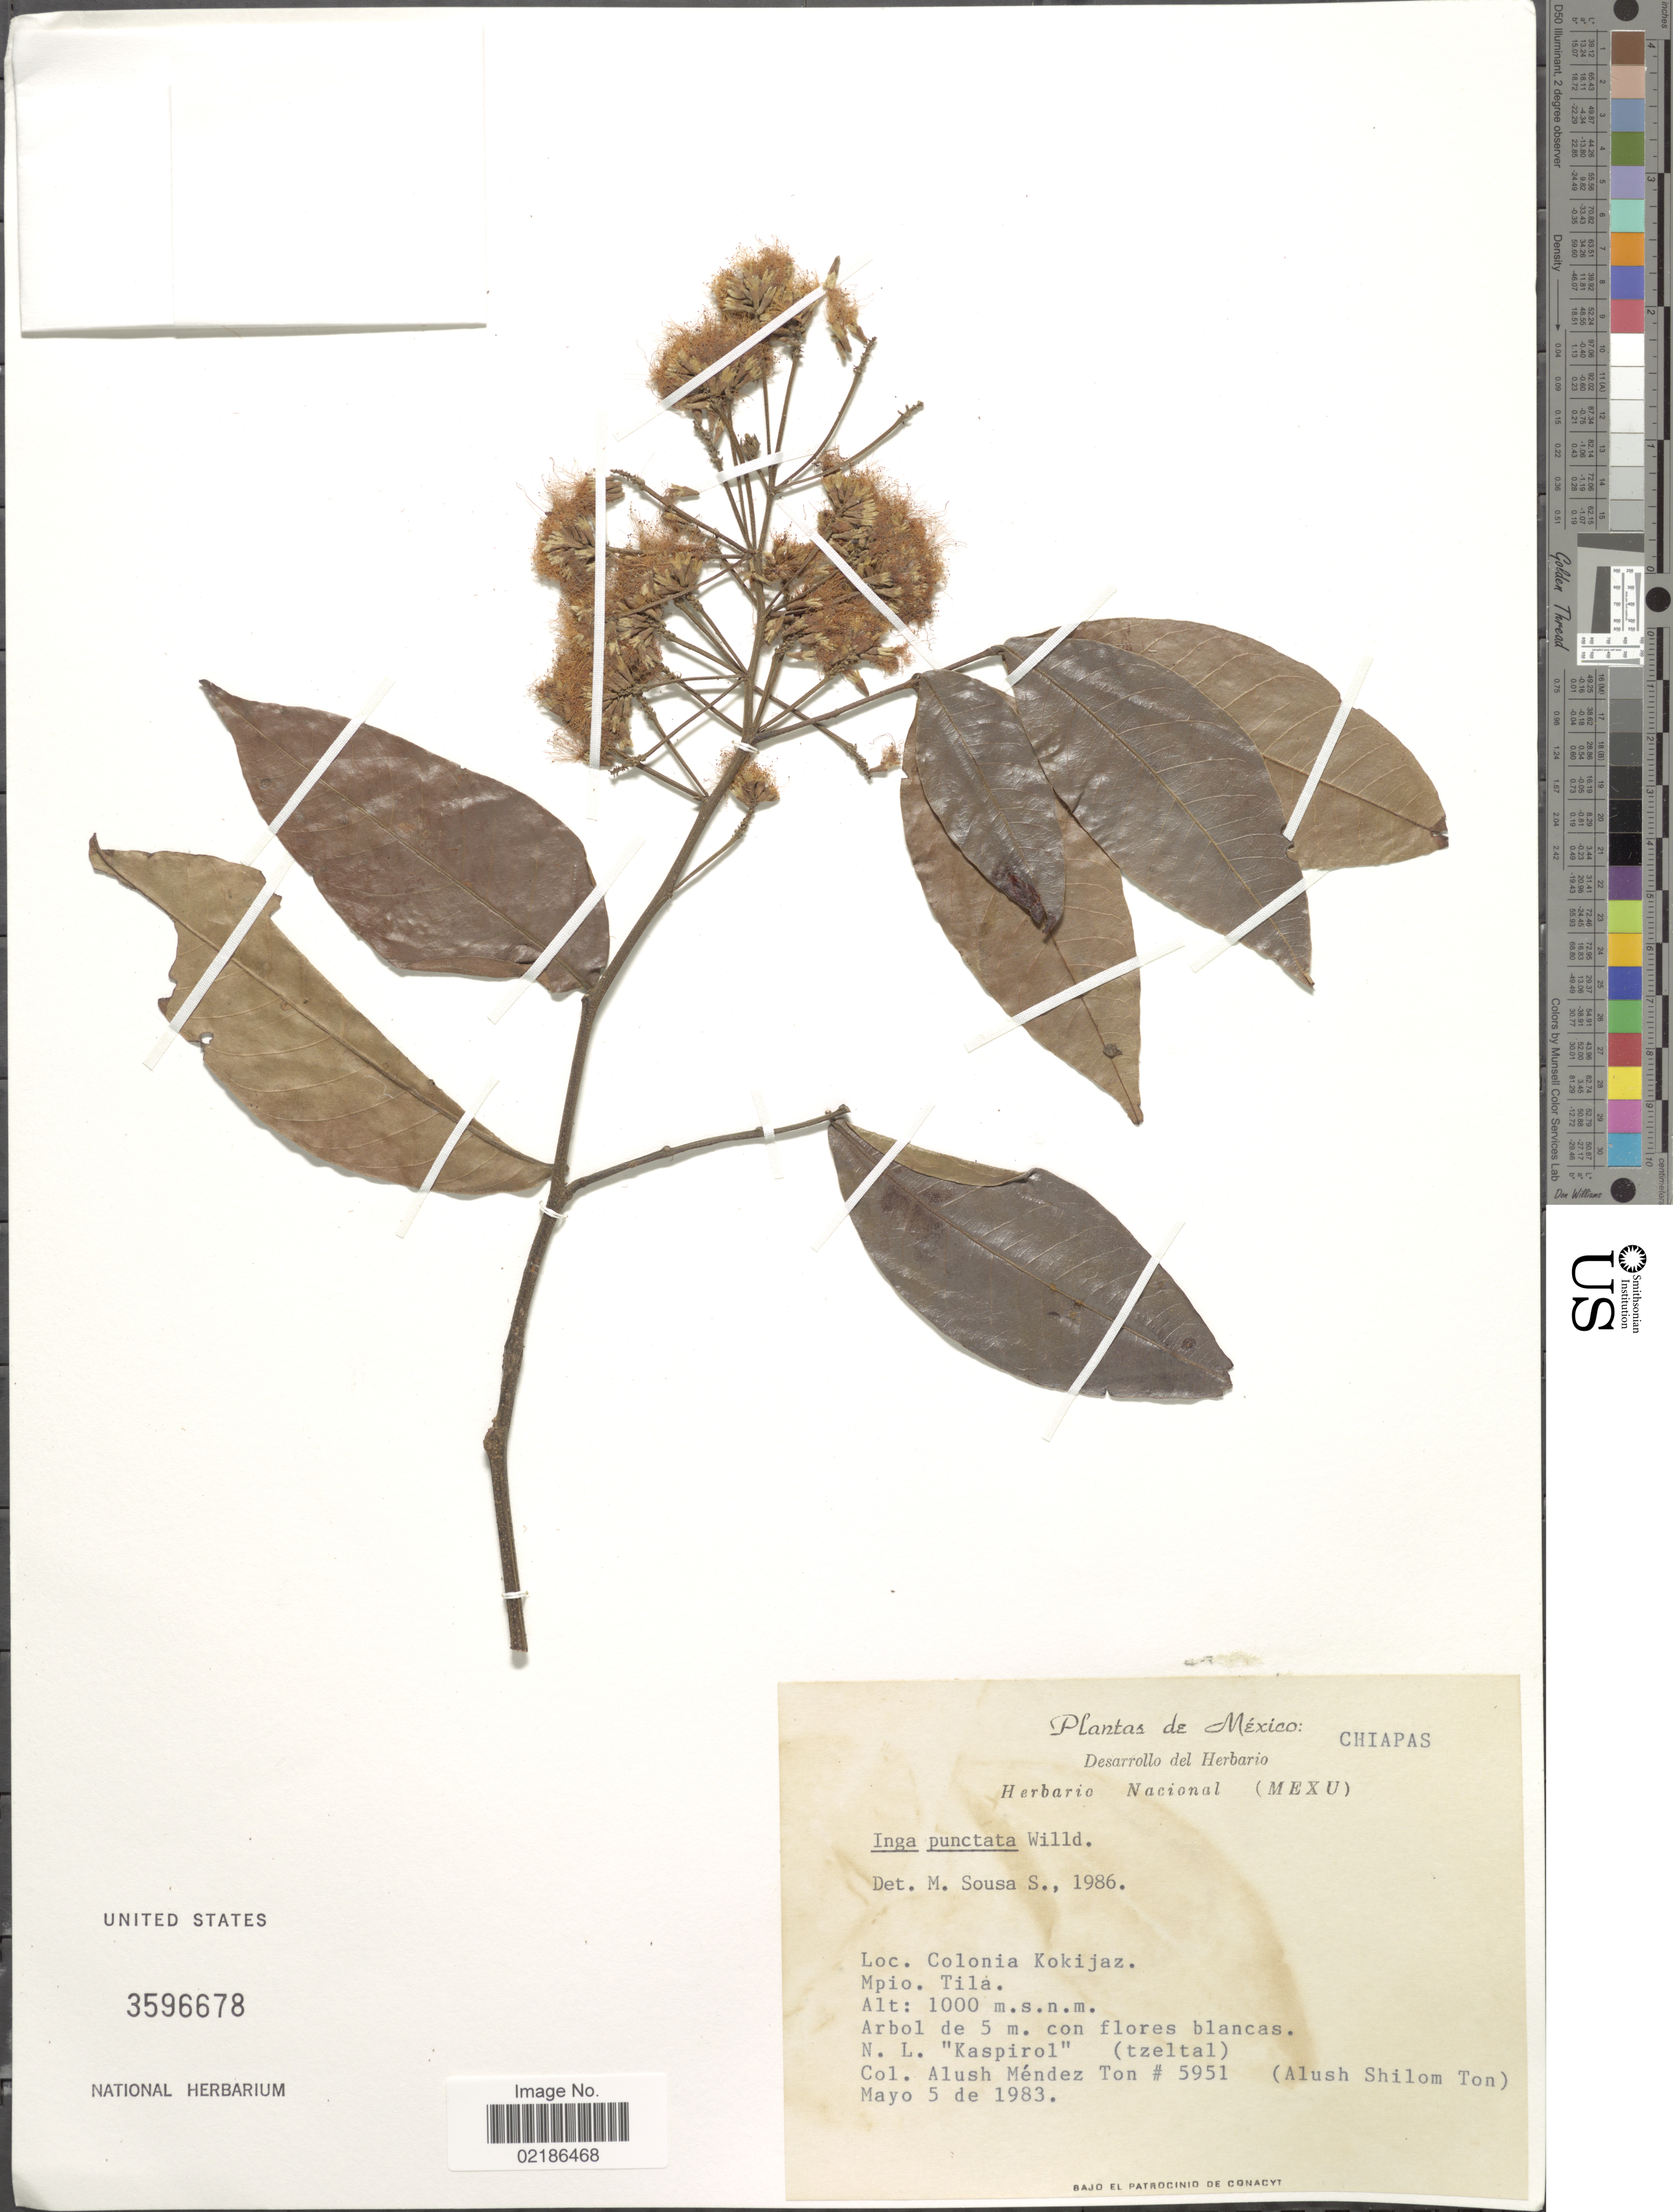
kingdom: Plantae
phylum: Tracheophyta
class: Magnoliopsida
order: Fabales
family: Fabaceae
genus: Inga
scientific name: Inga punctata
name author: Willd.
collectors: A. Méndez Ton & A. S. Ton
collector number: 5951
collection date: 1983-05-05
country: Mexico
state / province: Chiapas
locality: Colonia Kokijaz, Mpio. Tila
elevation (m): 1000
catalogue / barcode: US 3596678